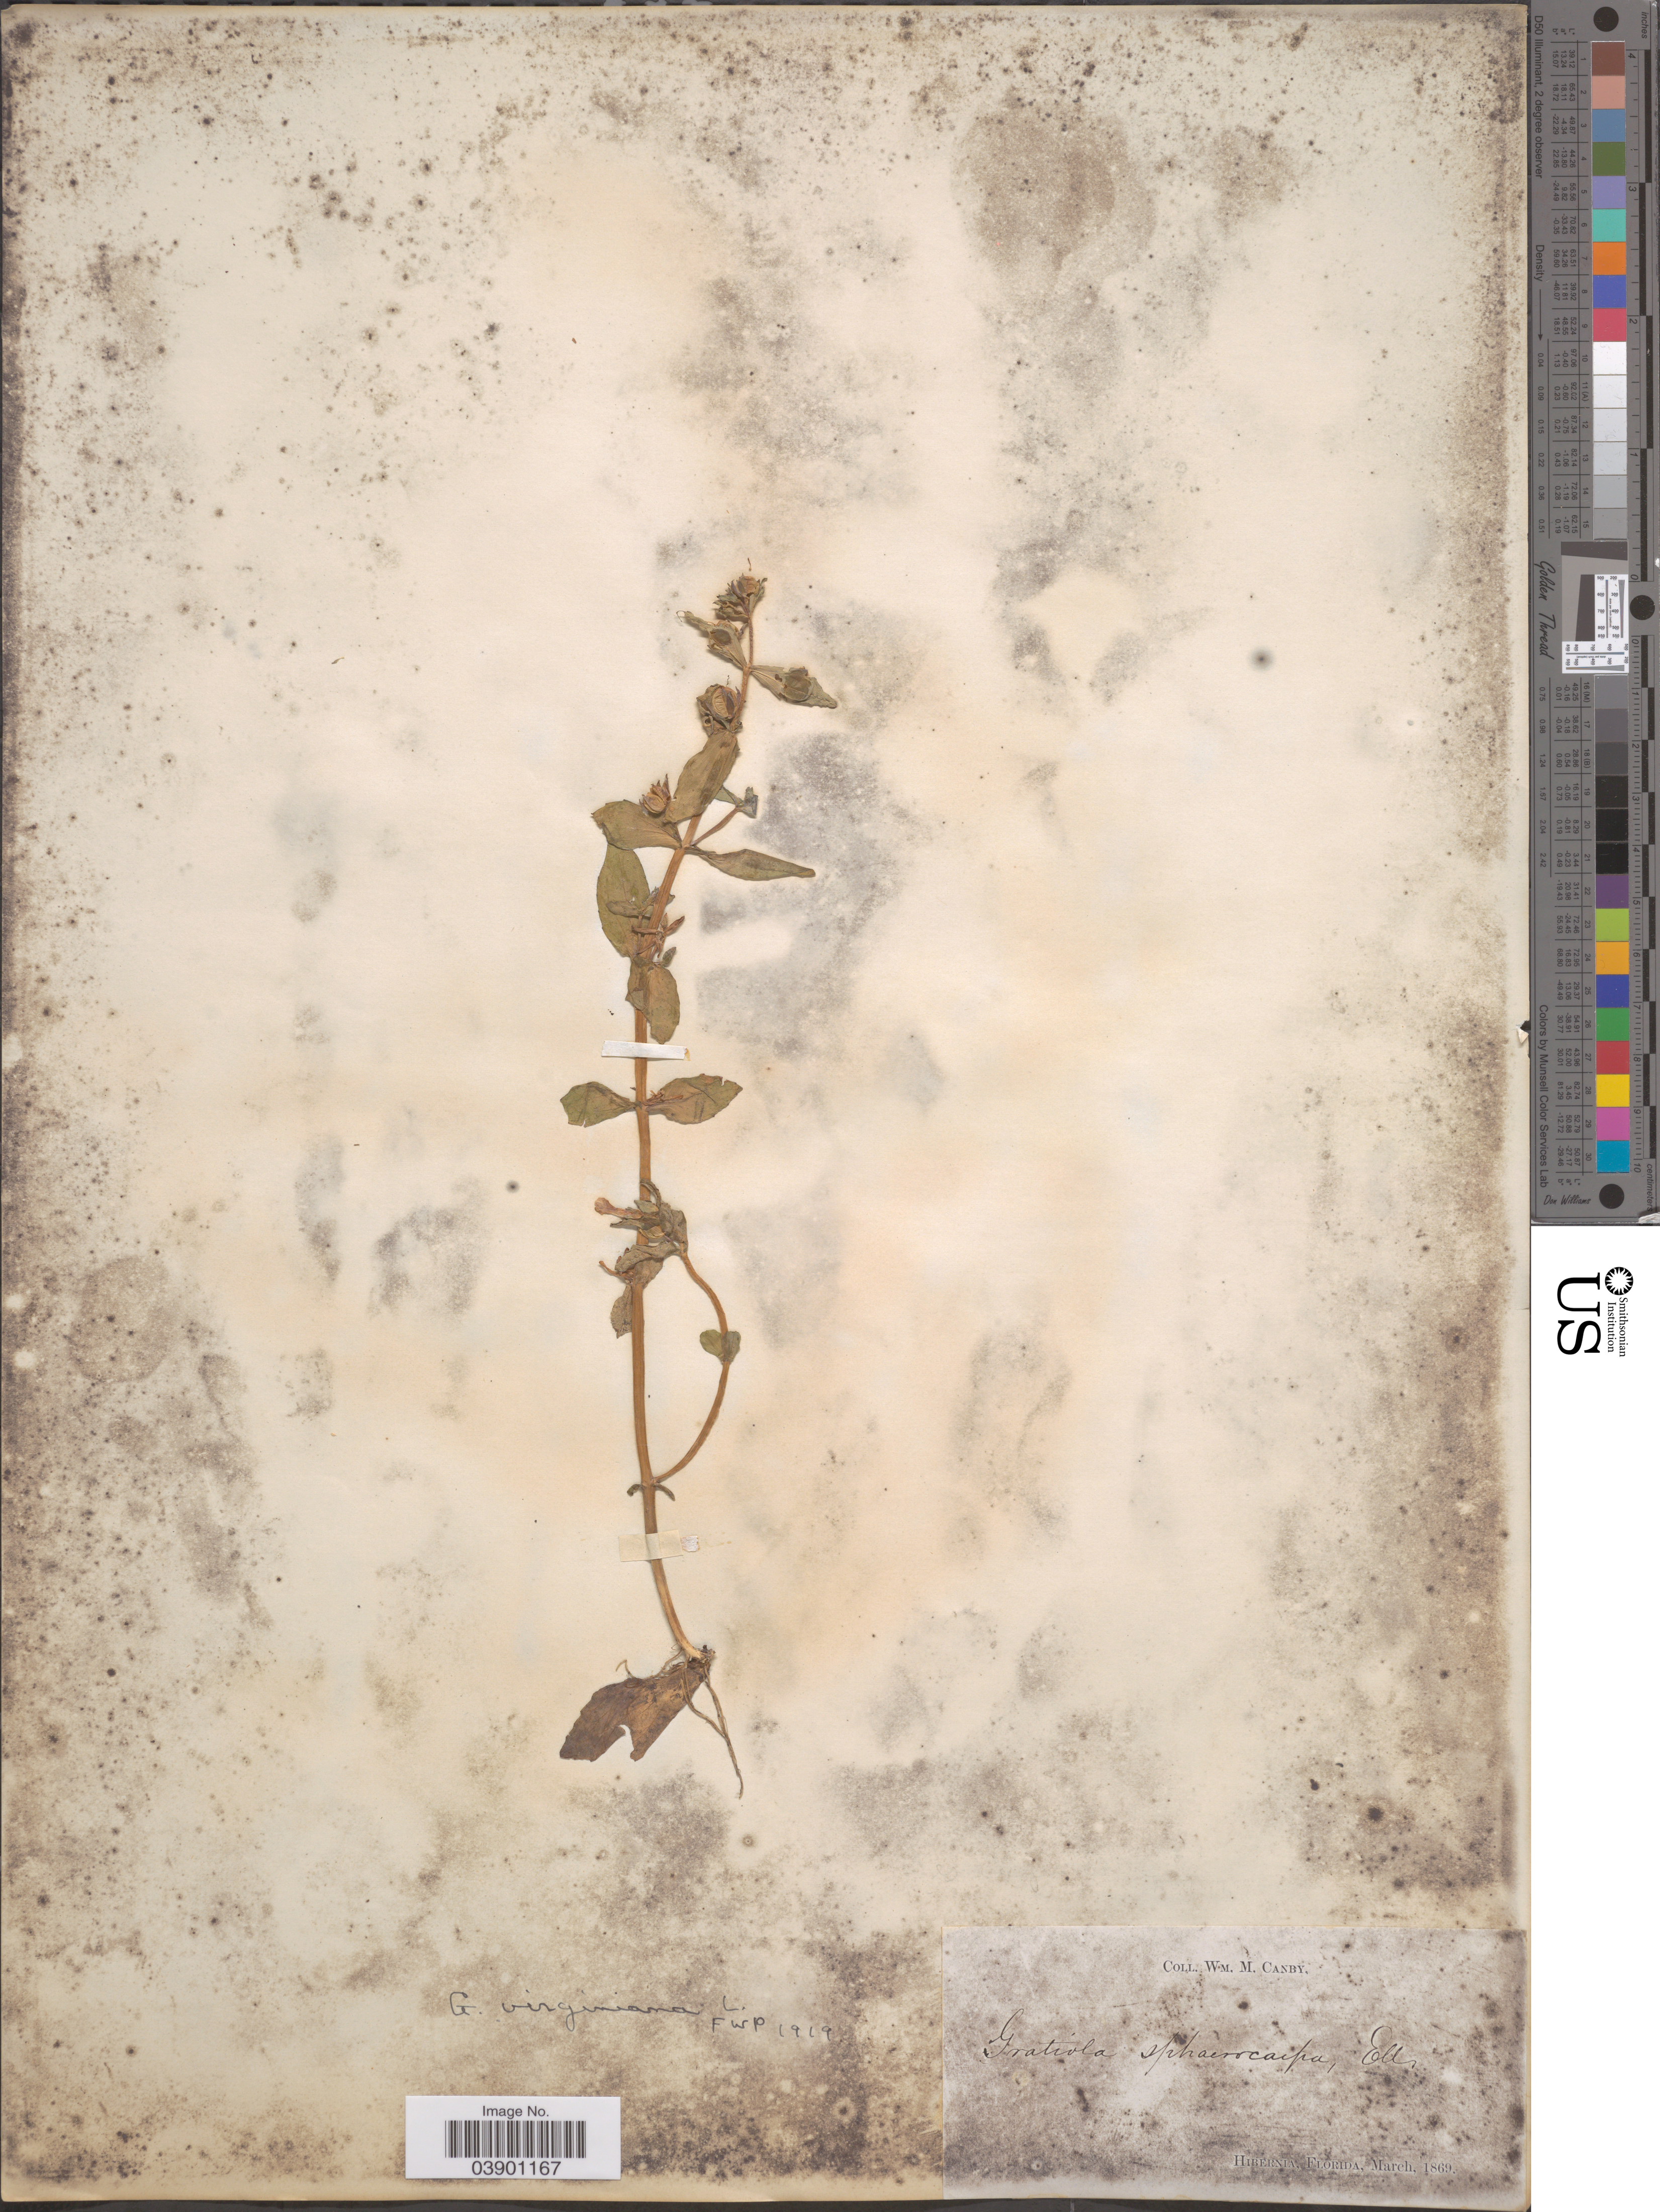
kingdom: Plantae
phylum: Tracheophyta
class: Magnoliopsida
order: Lamiales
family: Plantaginaceae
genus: Gratiola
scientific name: Gratiola virginiana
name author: L.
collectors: W. Canby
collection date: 1869-03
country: United States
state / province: Florida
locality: Hibernia.